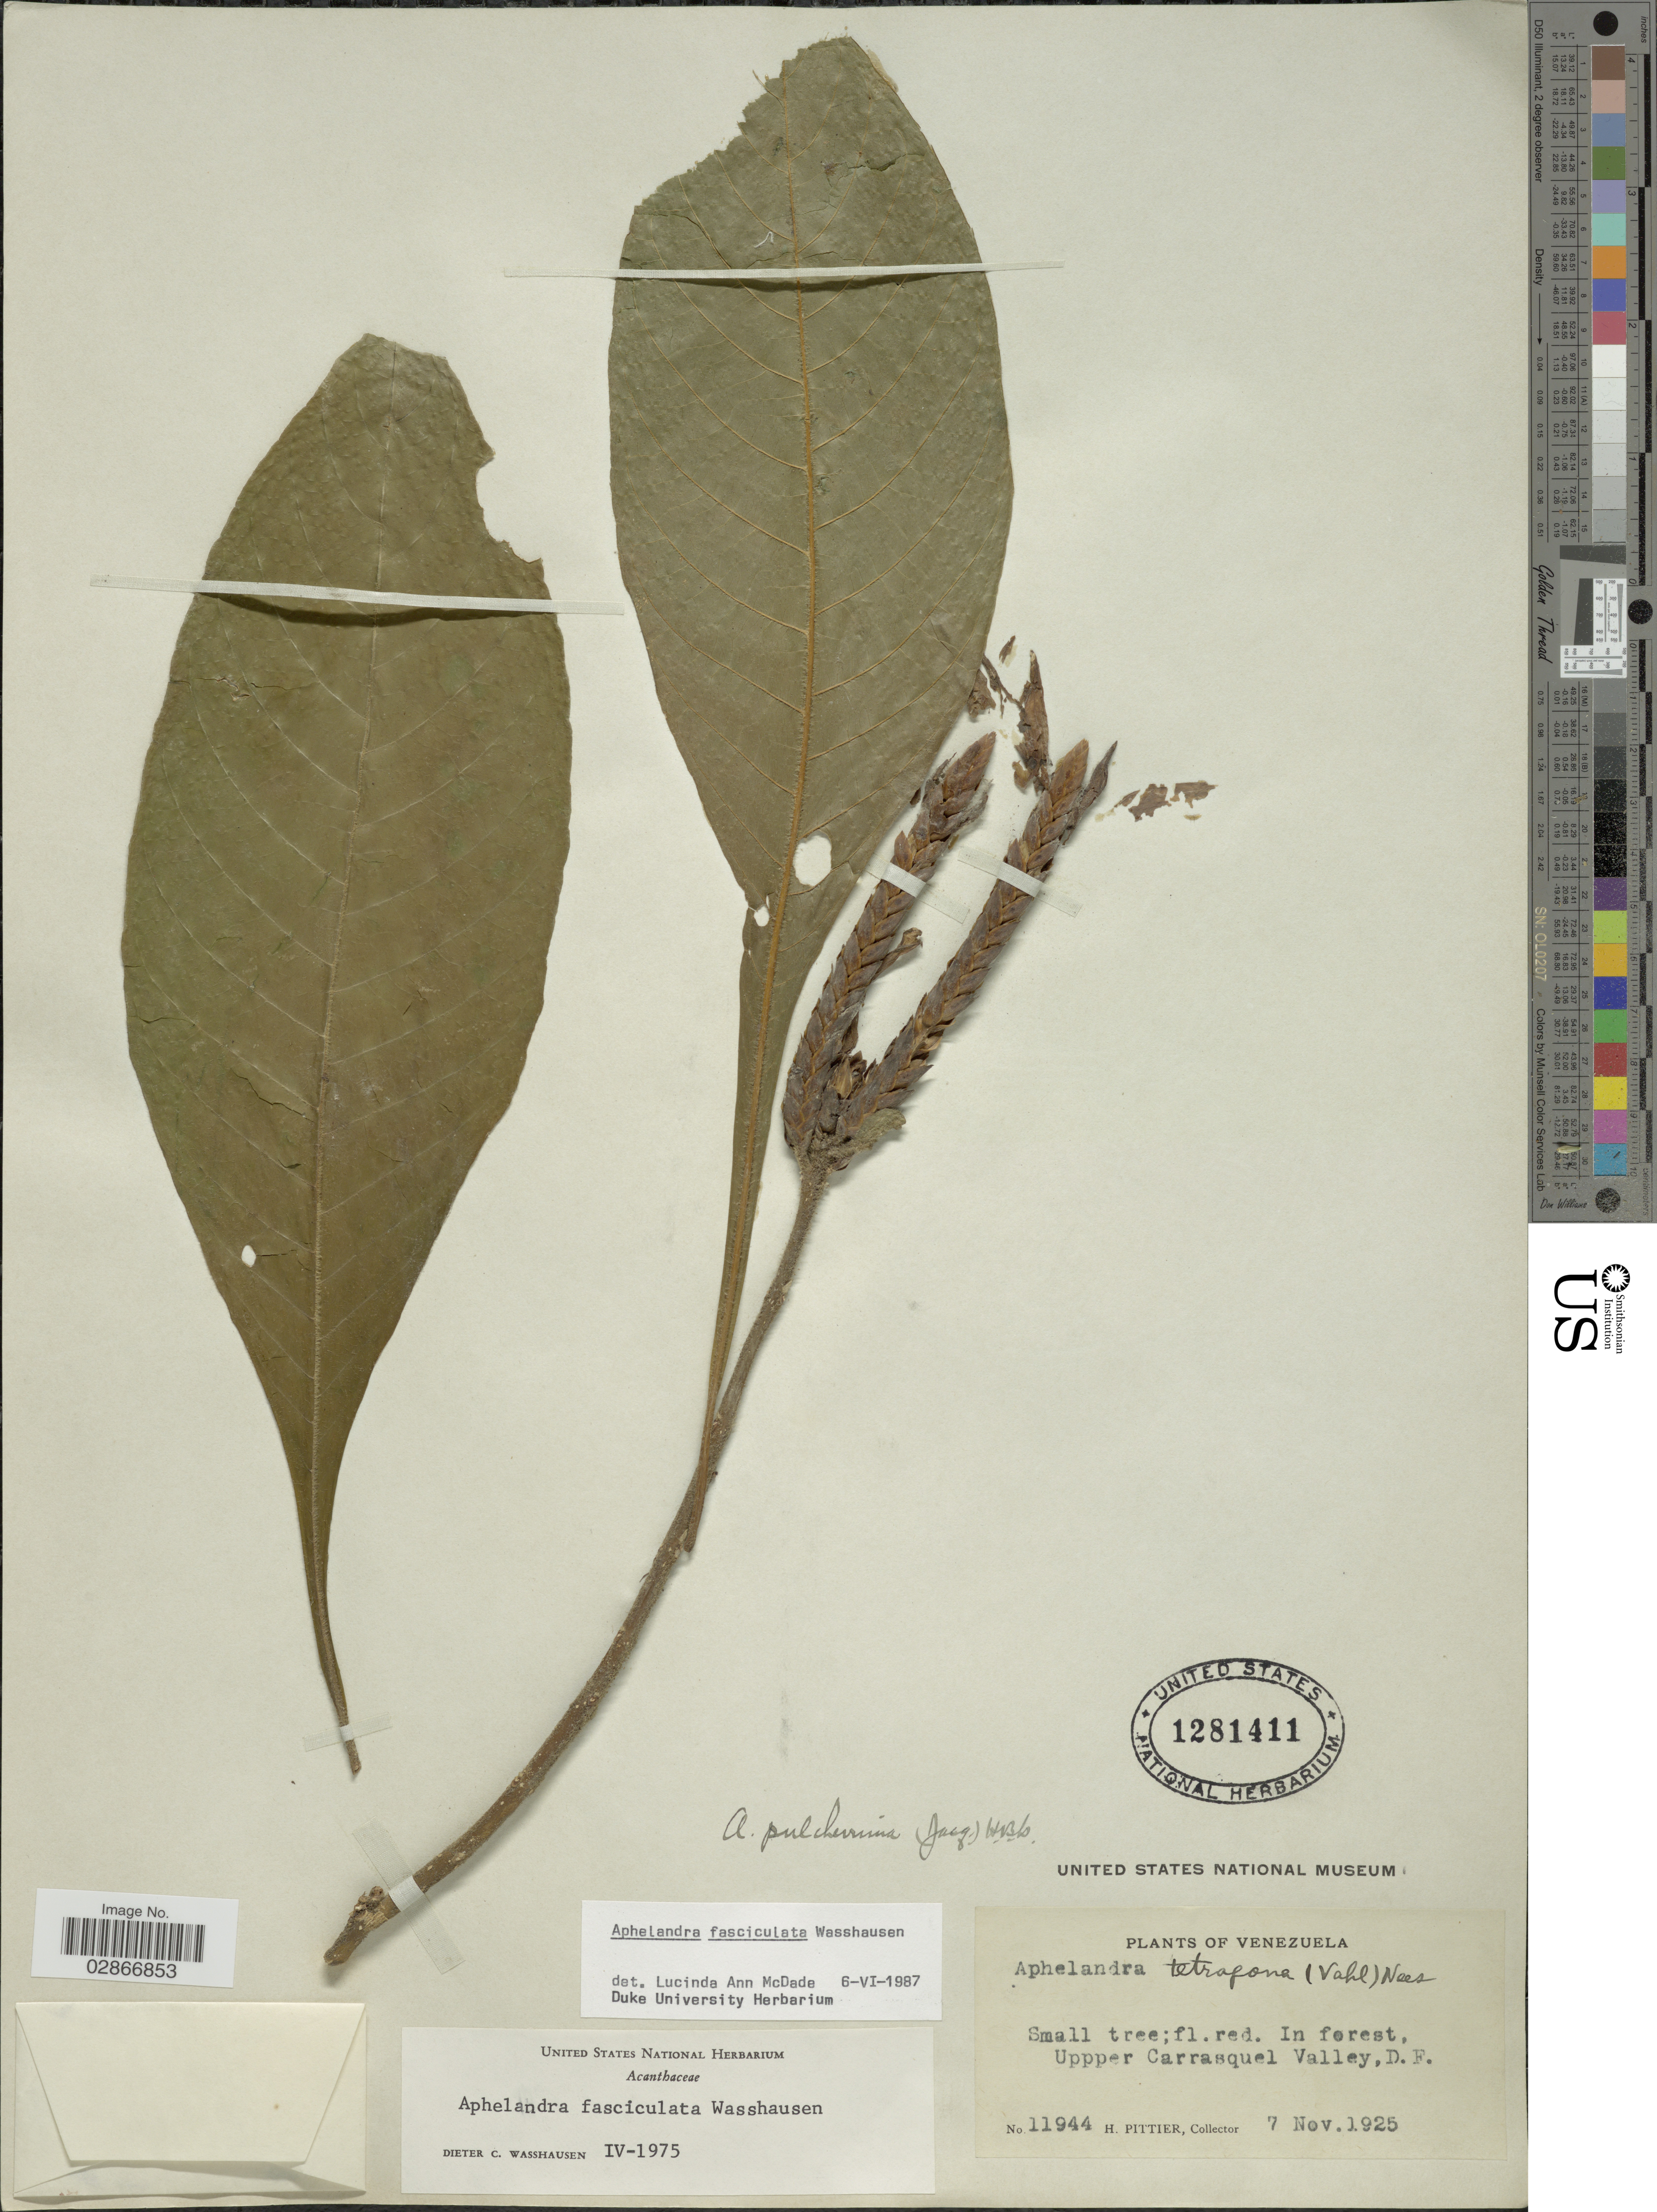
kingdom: Plantae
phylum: Tracheophyta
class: Magnoliopsida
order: Lamiales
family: Acanthaceae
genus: Aphelandra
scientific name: Aphelandra fasciculata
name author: Wassh.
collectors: H. F. Pittier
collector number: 11944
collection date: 1925-11-07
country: Venezuela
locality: In forest, Upper Carrasquel Valley, D.F.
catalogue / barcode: US 1281411